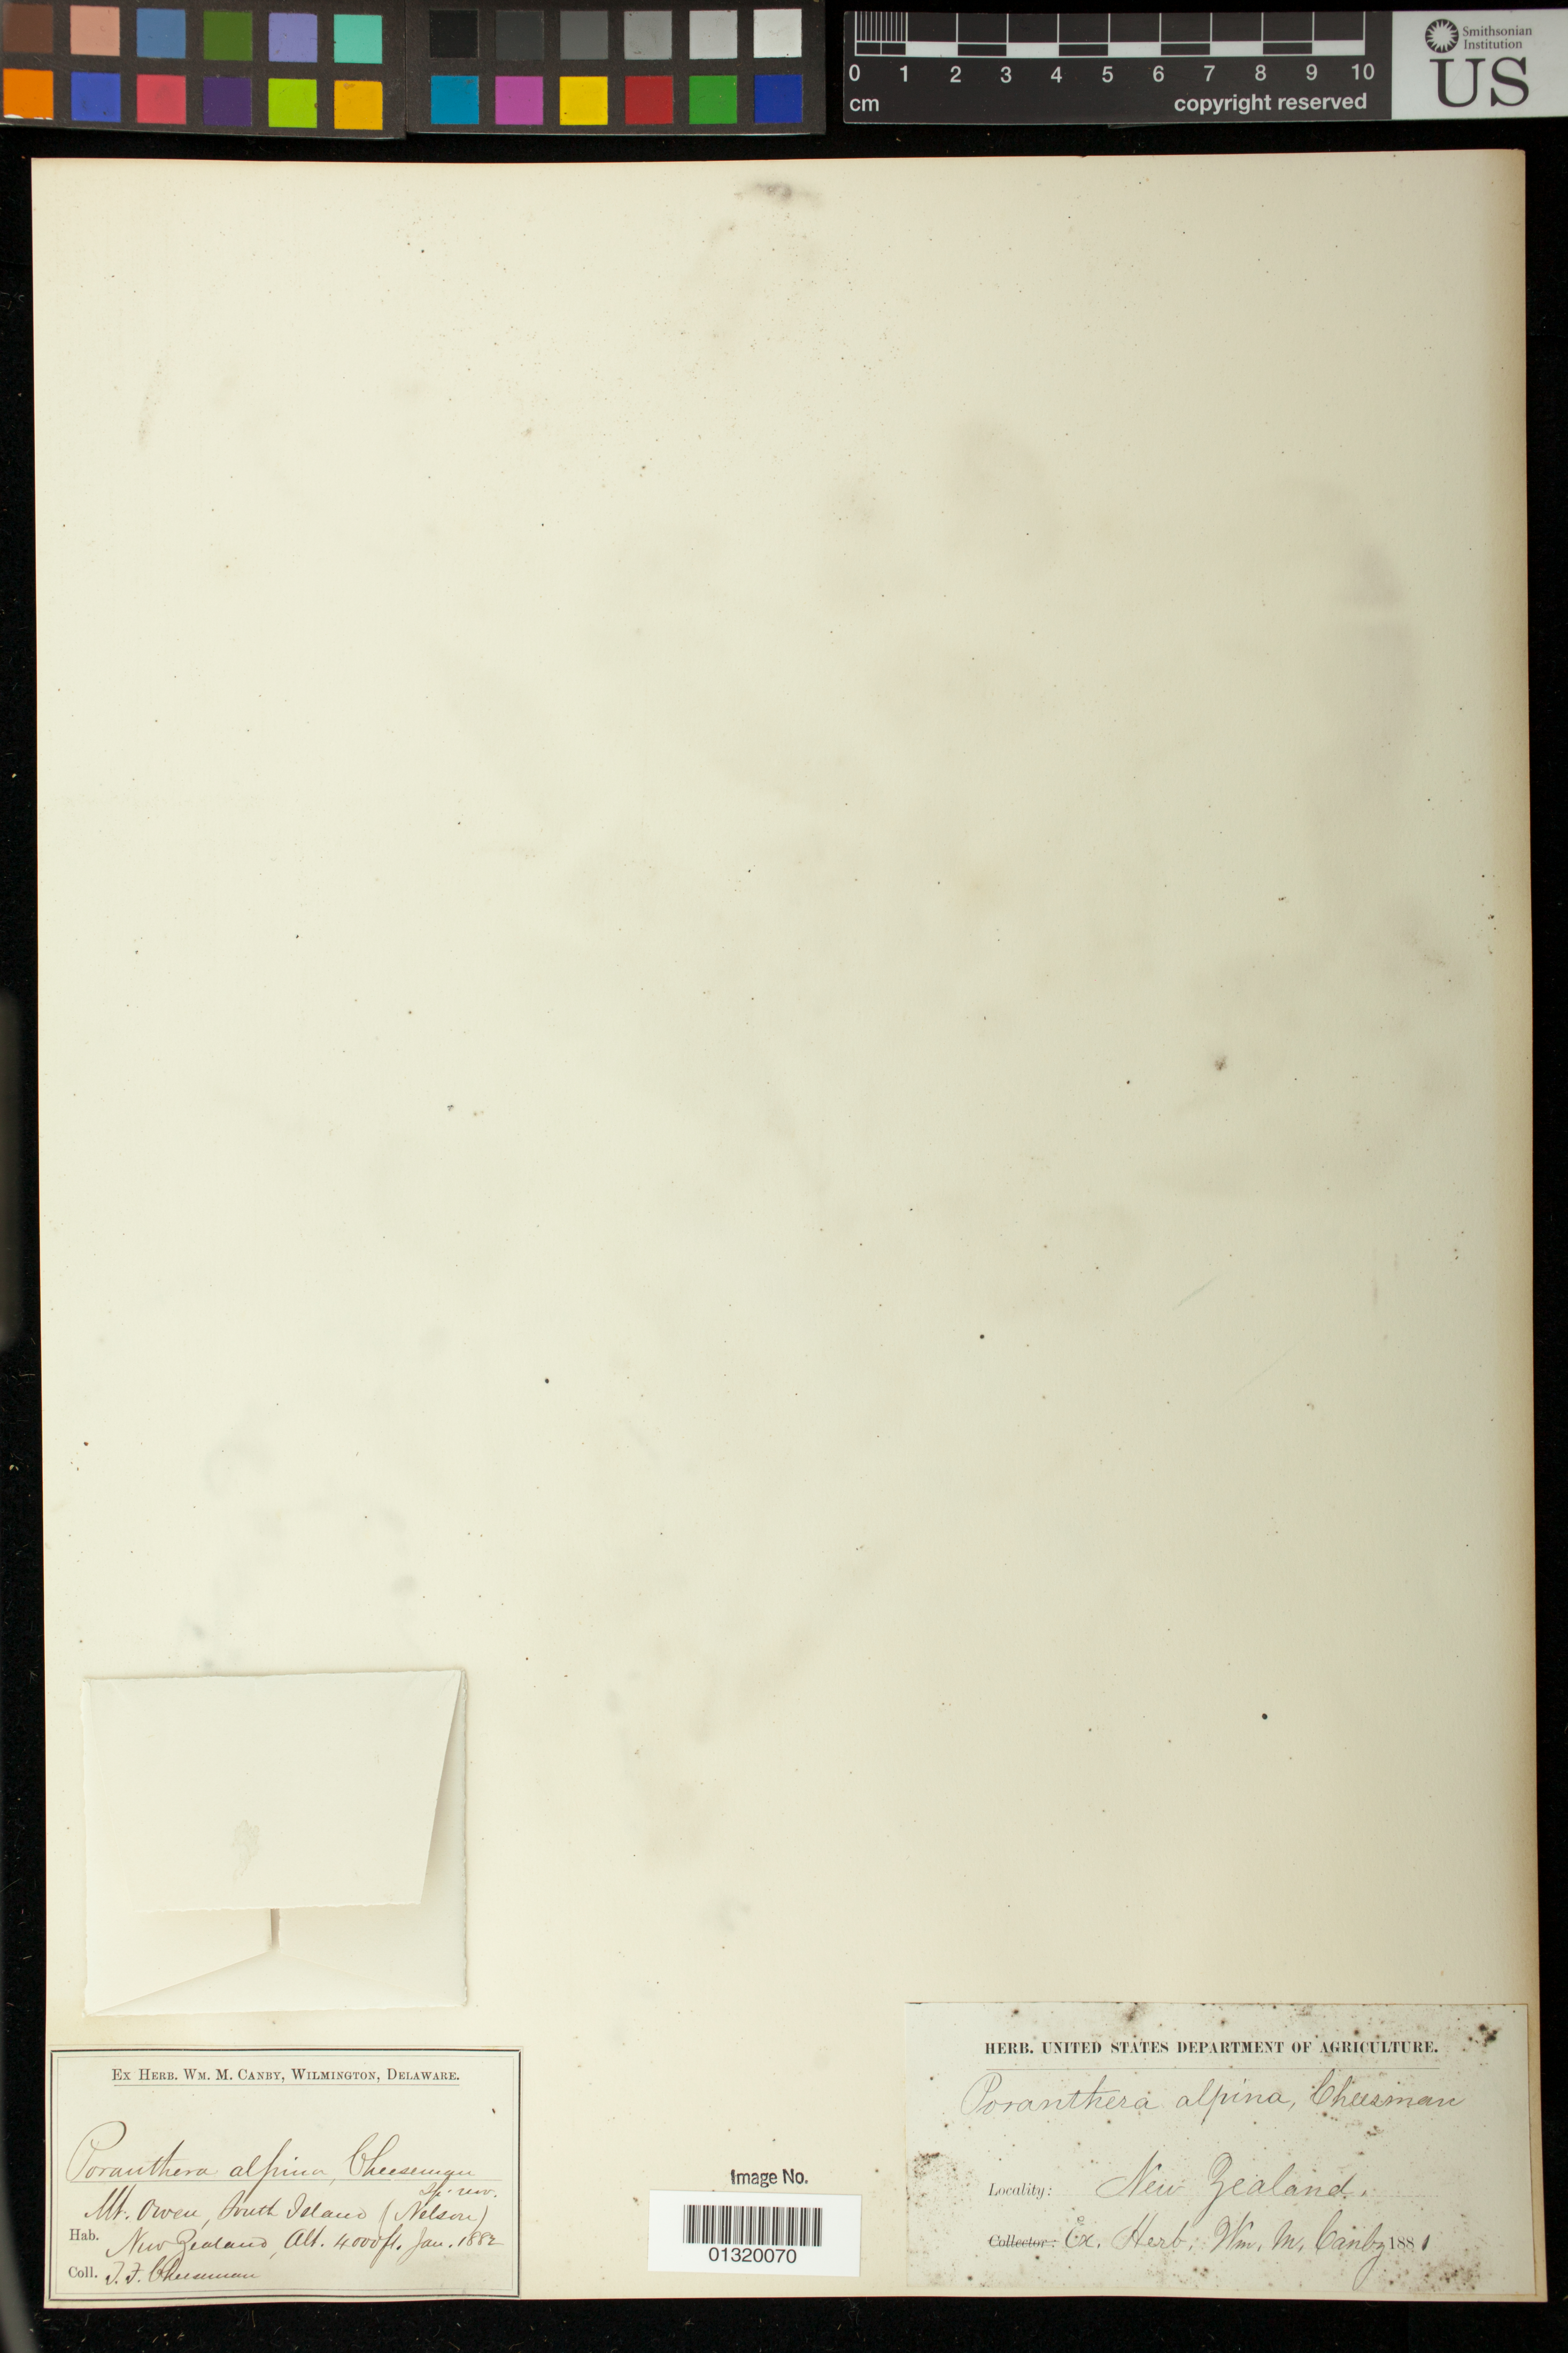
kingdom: Plantae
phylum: Tracheophyta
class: Magnoliopsida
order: Malpighiales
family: Phyllanthaceae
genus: Poranthera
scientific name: Poranthera alpina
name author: Cheeseman ex Hook. f.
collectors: T. F. Cheeseman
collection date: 1882-01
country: New Zealand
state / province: Nelson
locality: Mt. Owen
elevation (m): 1219